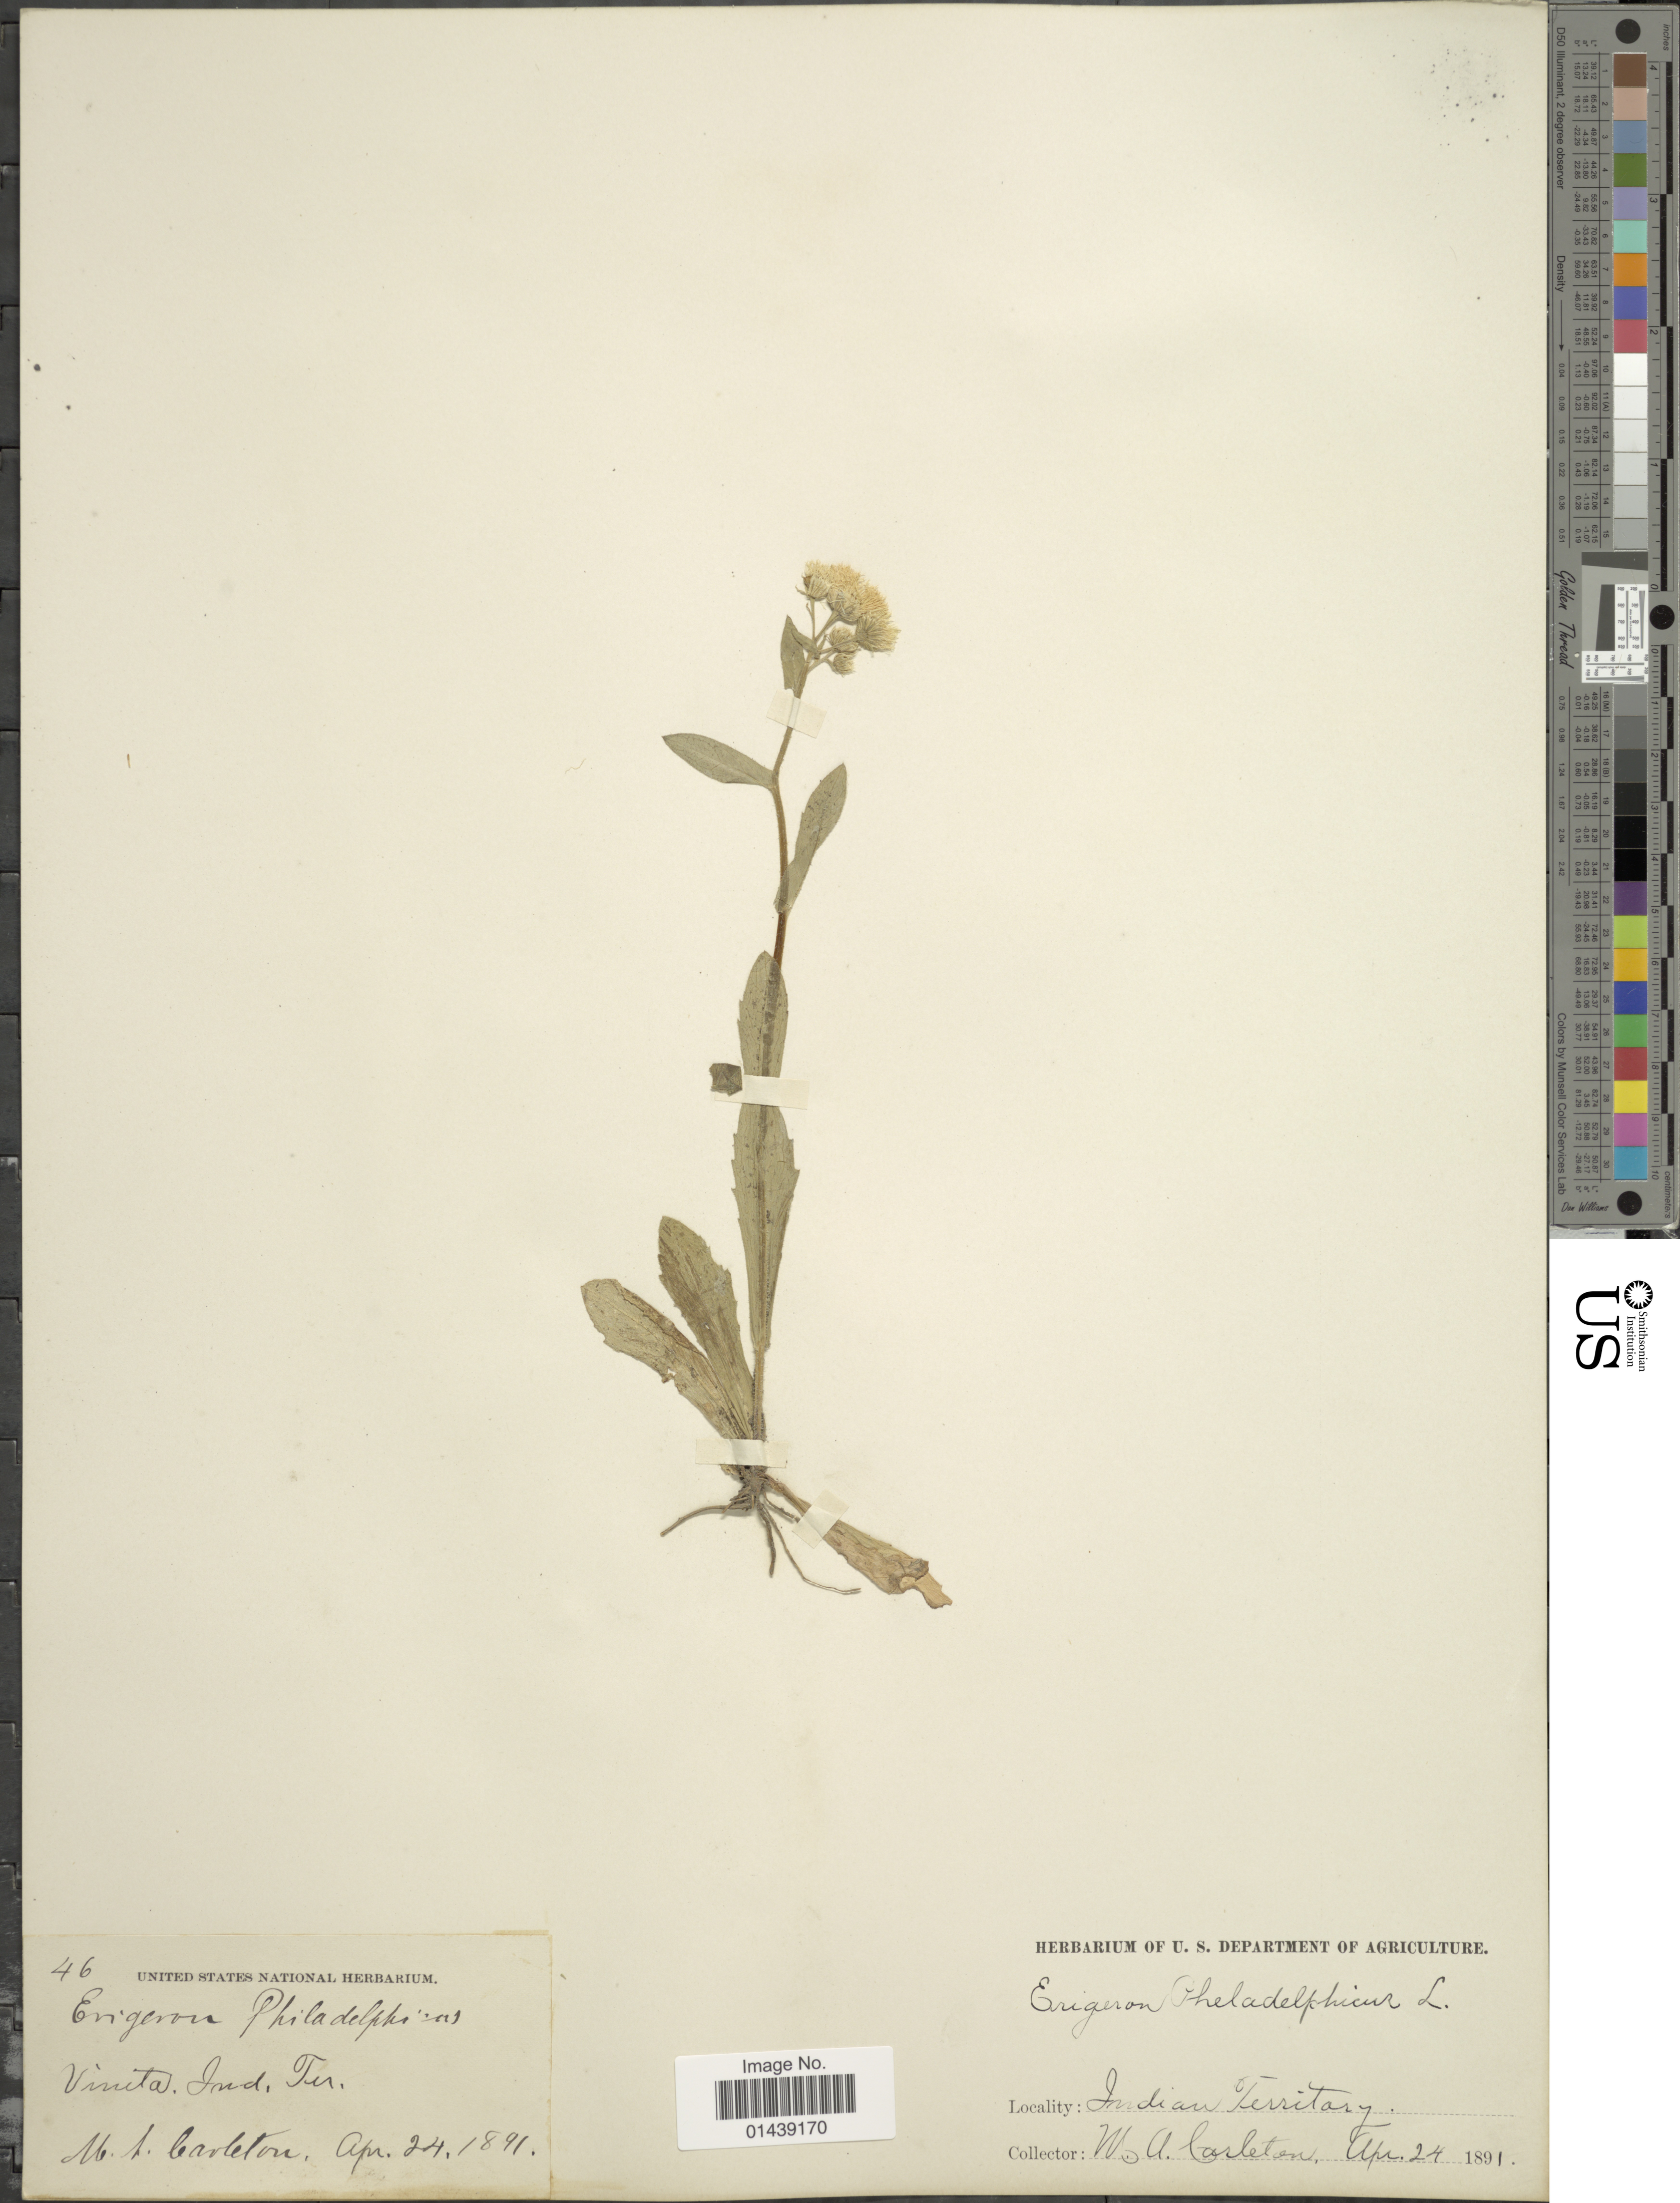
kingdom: Plantae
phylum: Tracheophyta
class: Magnoliopsida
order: Asterales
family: Asteraceae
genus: Erigeron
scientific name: Erigeron philadelphicus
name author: L.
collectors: W. Carleton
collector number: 46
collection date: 1891-04-24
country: United States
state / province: Oklahoma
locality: Vinita. Indian. Territory.